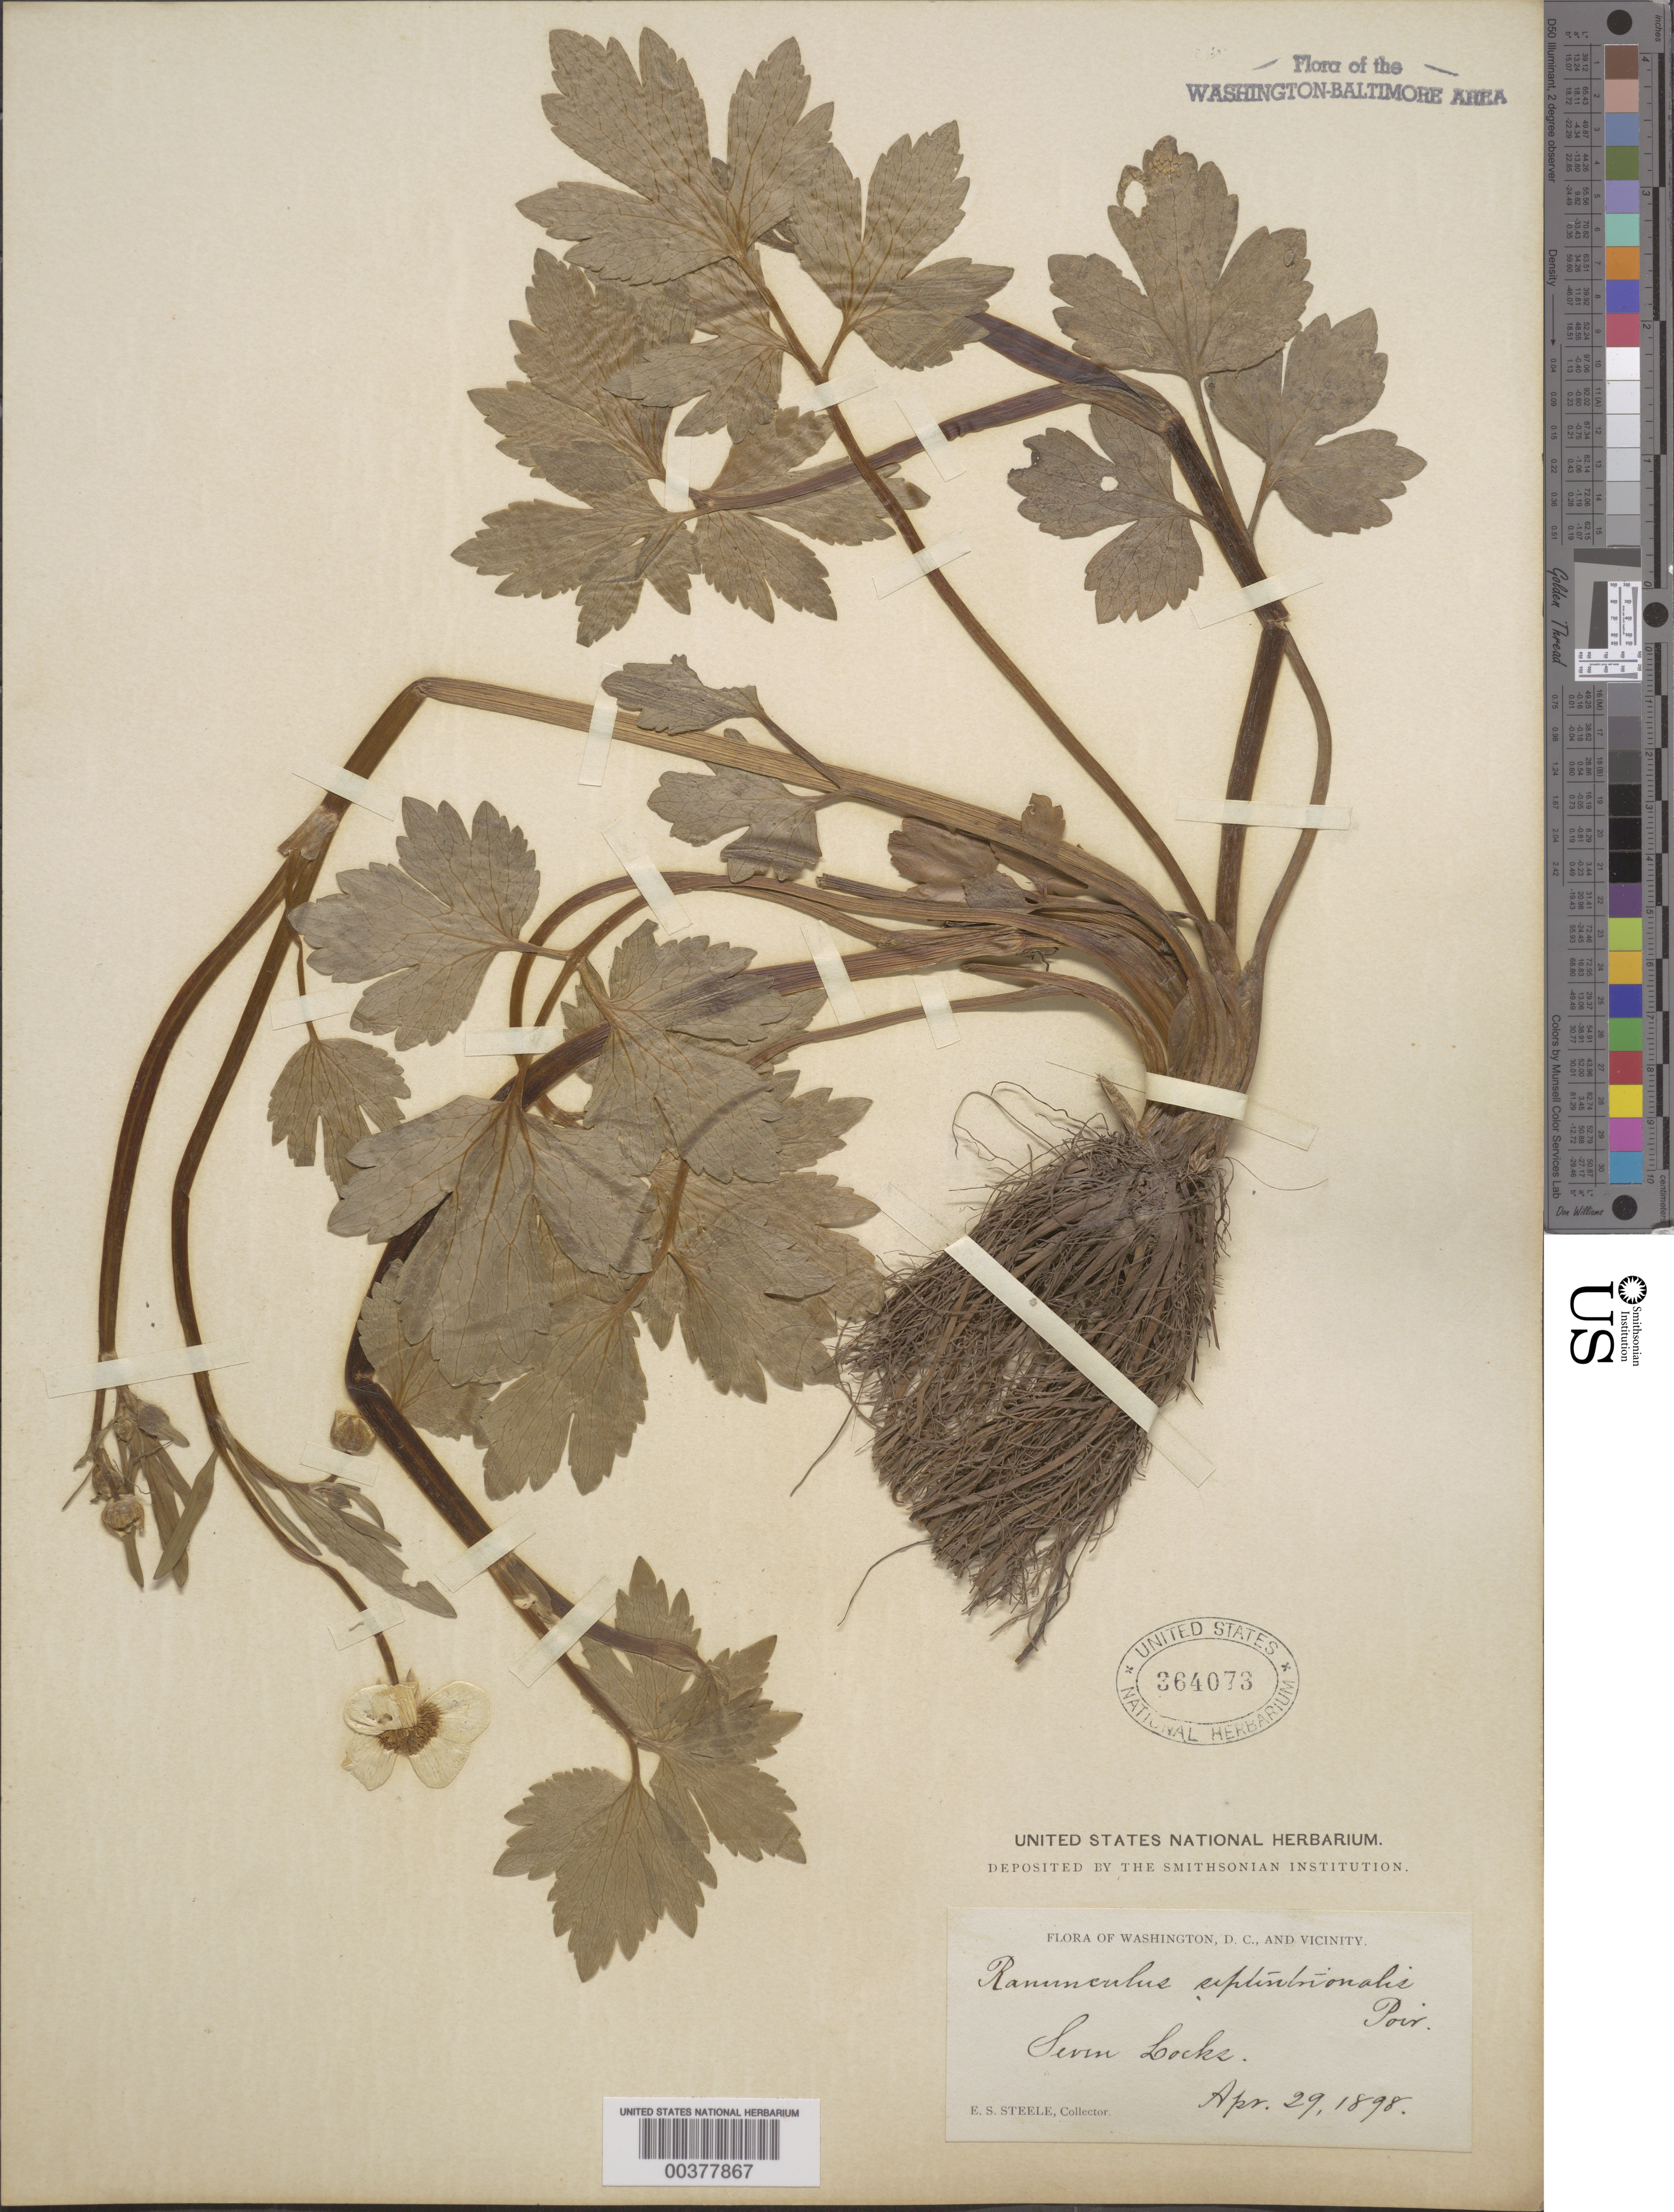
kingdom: Plantae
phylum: Tracheophyta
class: Magnoliopsida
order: Ranunculales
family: Ranunculaceae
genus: Ranunculus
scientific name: Ranunculus hispidus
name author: Michx.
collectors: E. Steele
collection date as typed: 29 Apr 1898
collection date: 1898-04-29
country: United States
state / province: Maryland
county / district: Montgomery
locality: Seven Locks C. & O. Canal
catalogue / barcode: US 364073